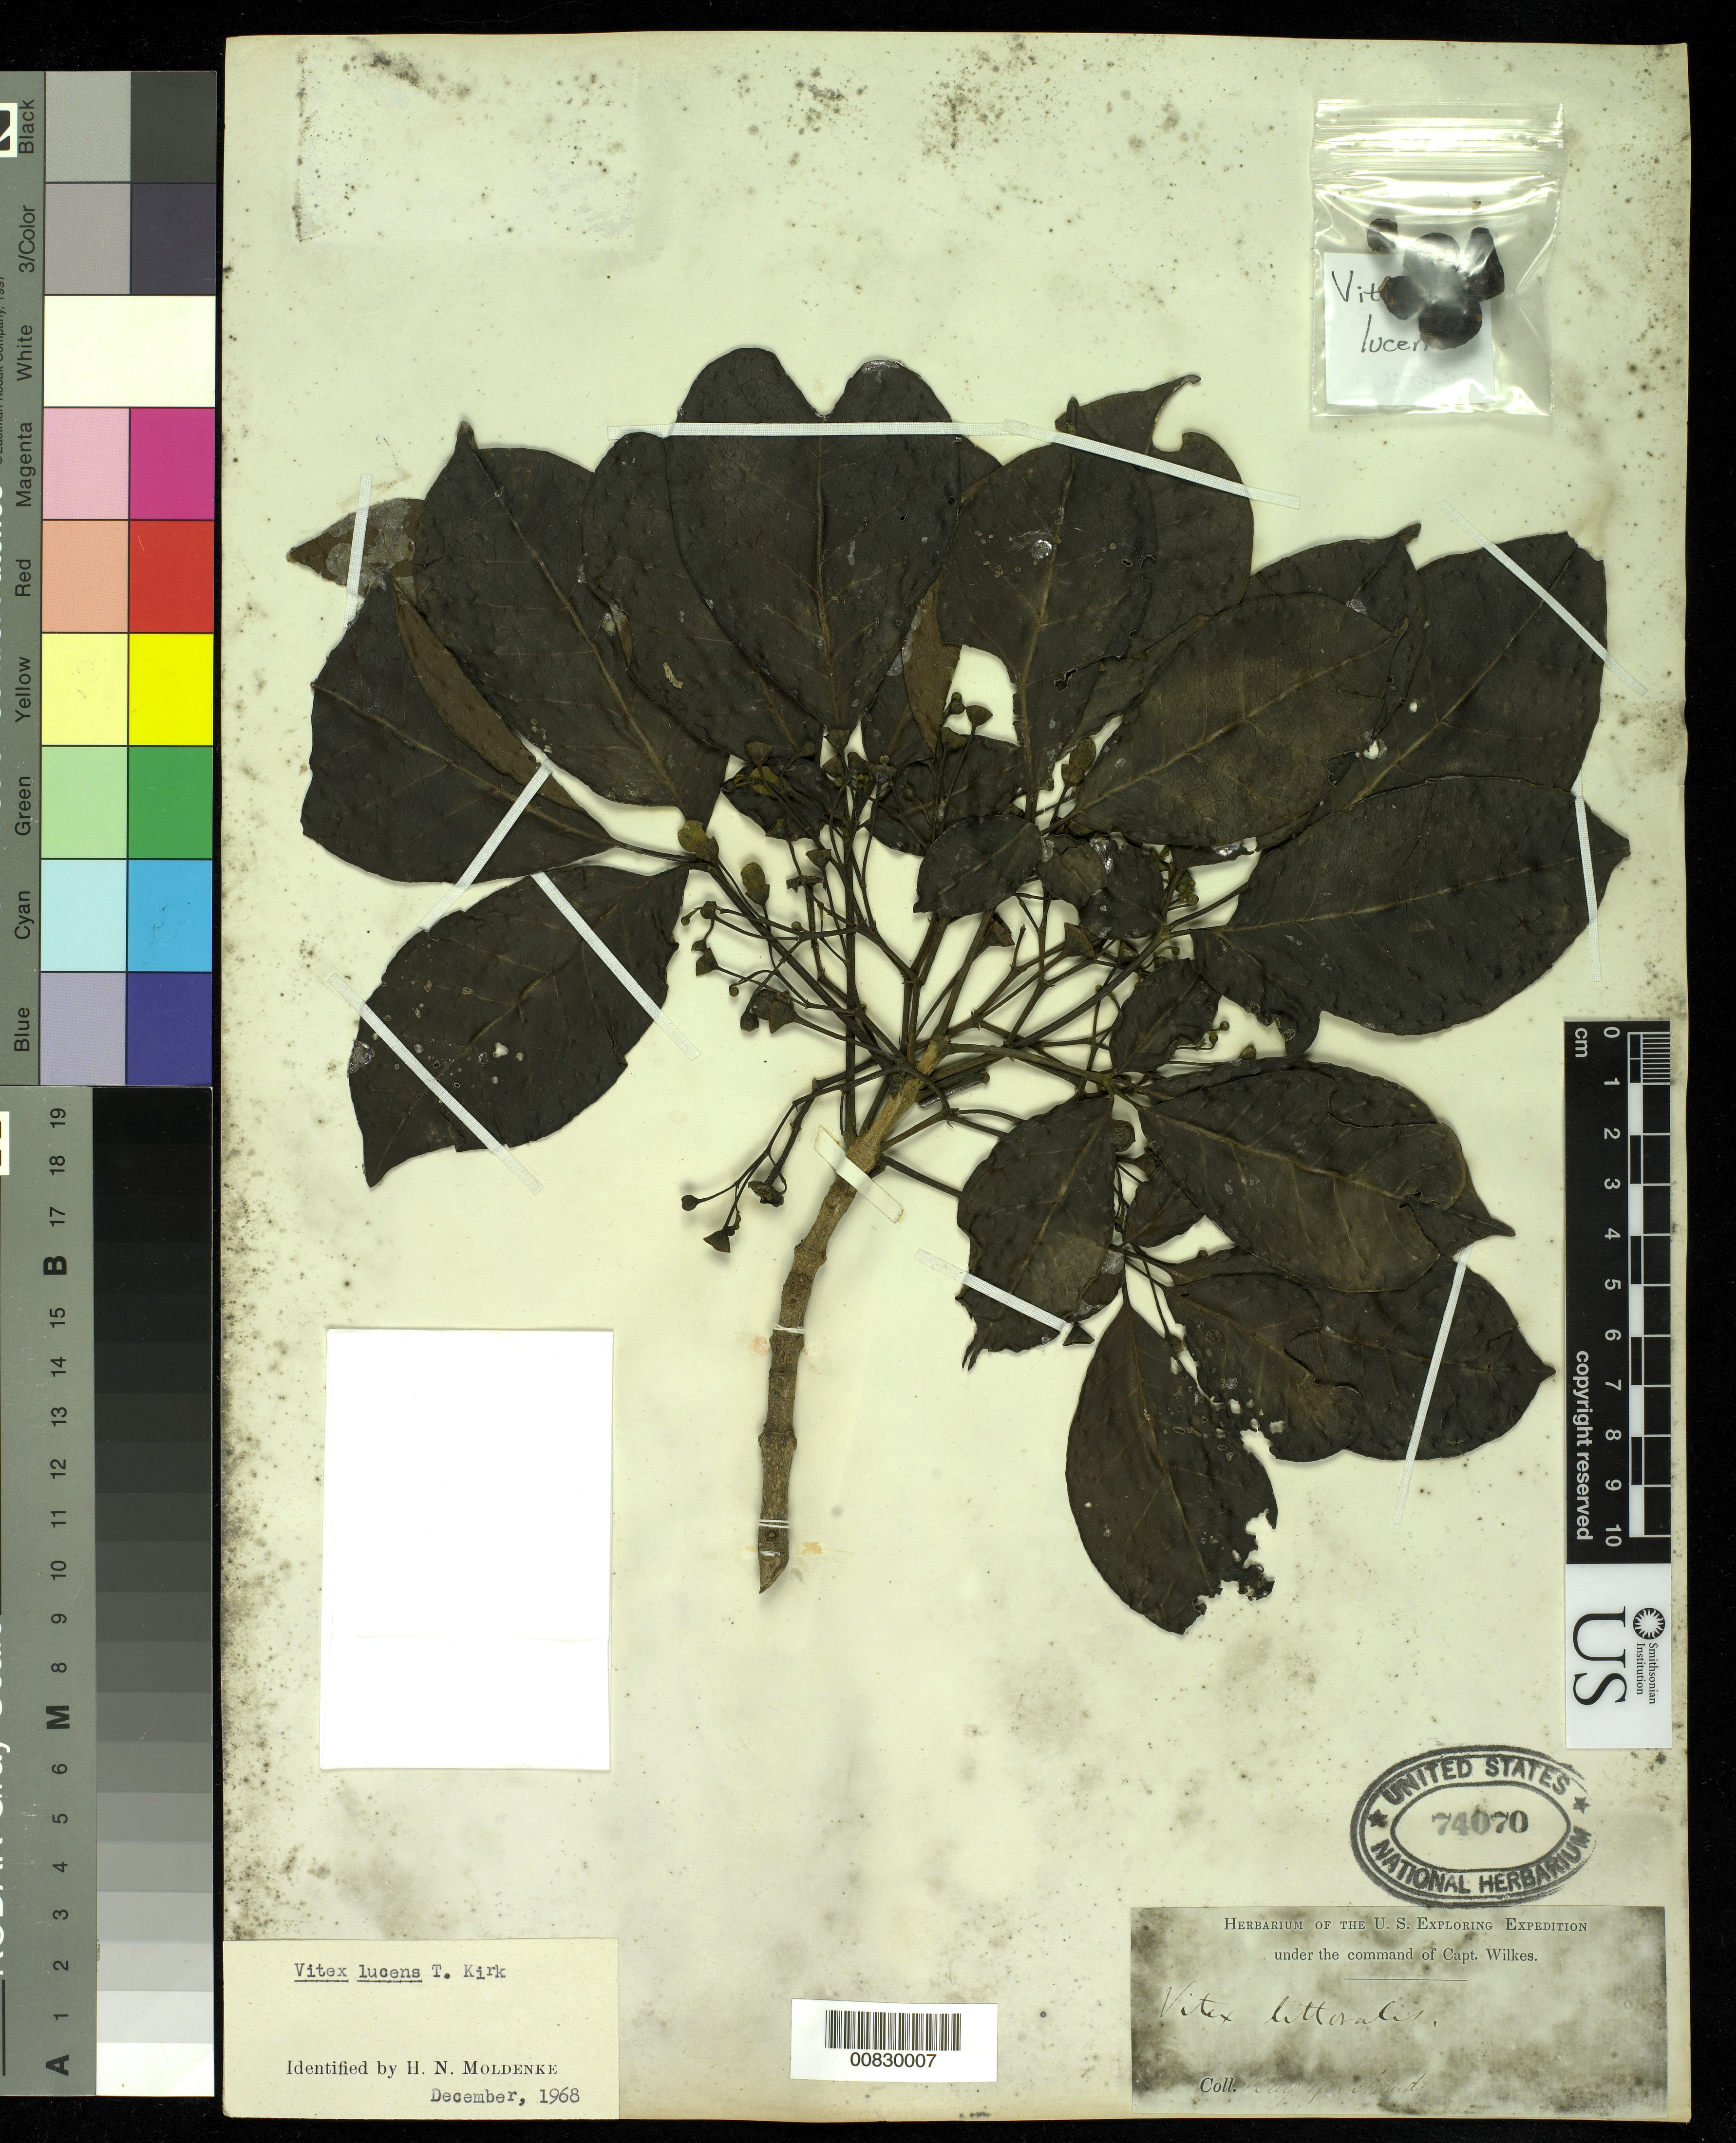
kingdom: Plantae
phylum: Tracheophyta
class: Magnoliopsida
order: Lamiales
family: Lamiaceae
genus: Vitex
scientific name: Vitex lucens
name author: Kirk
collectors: Wilkes Explor. Exped.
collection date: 1838/1842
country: New Zealand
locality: Bay of Islands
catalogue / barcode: US 74070